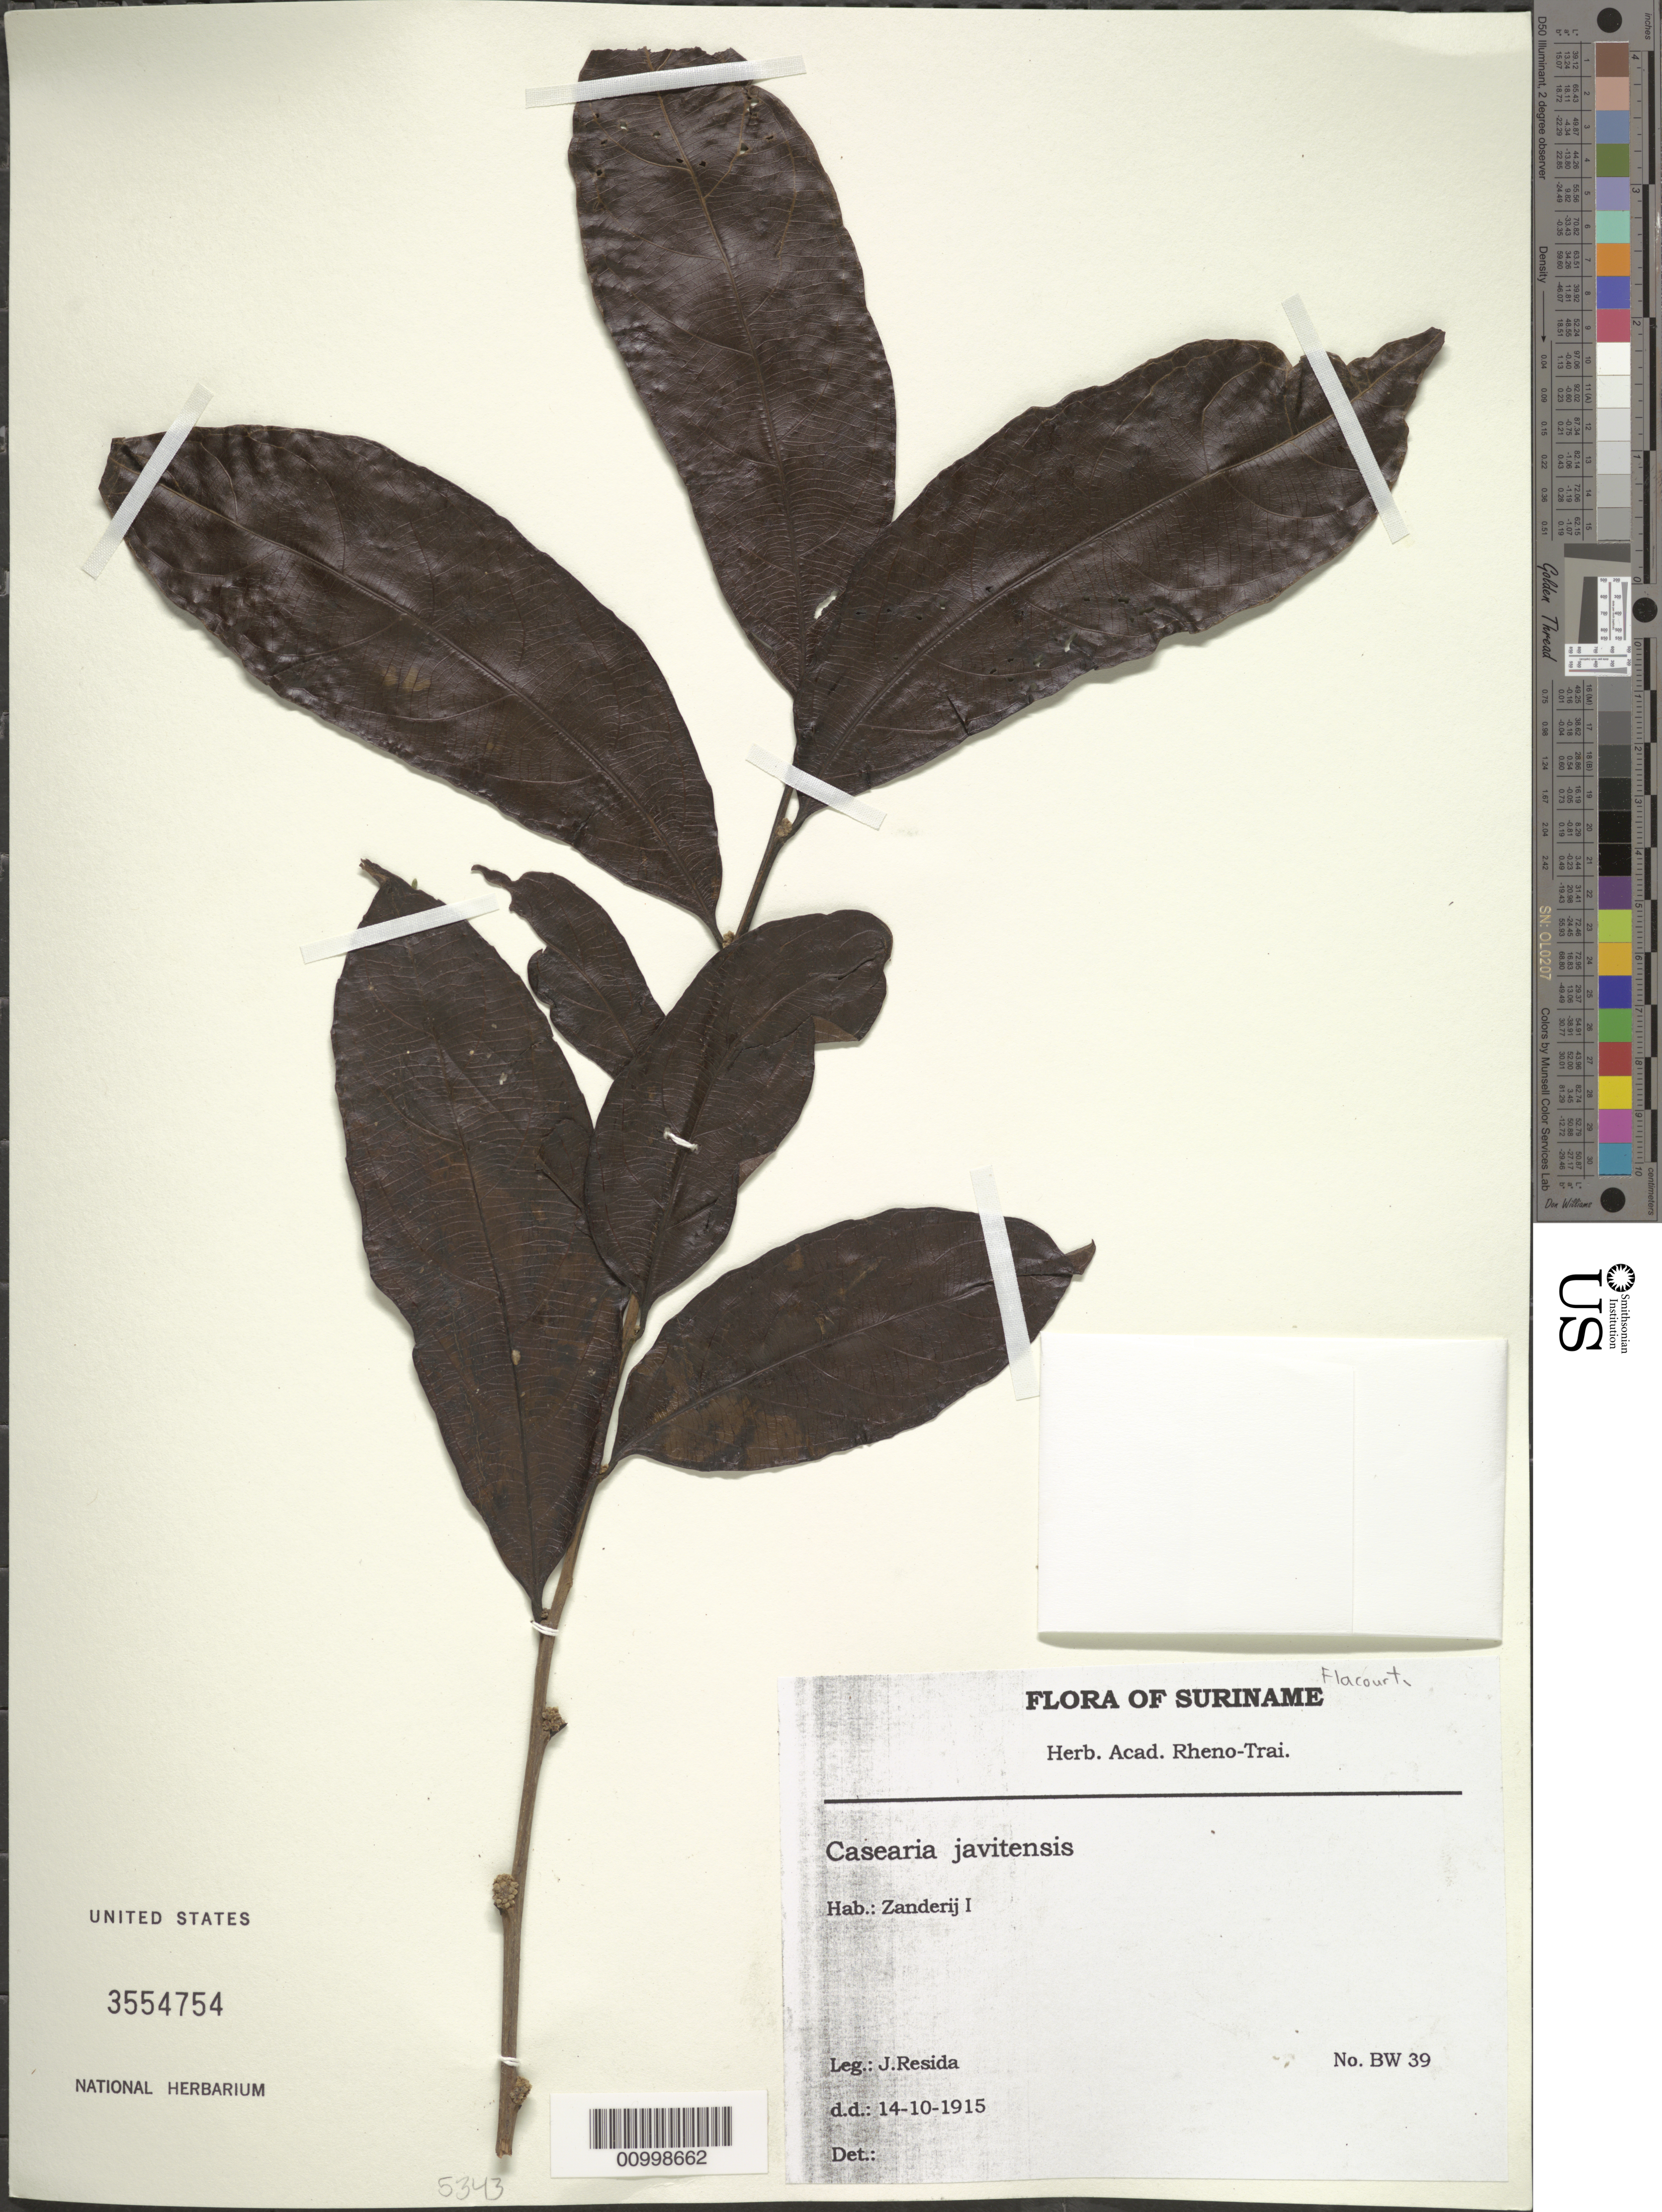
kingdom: Plantae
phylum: Tracheophyta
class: Magnoliopsida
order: Malpighiales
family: Salicaceae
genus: Piparea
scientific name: Piparea multiflora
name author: C.F. Gaertn.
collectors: J. Resida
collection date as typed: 14-Oct-15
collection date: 1915-10-14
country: Suriname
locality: Zanderij 1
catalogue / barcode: US 3554754